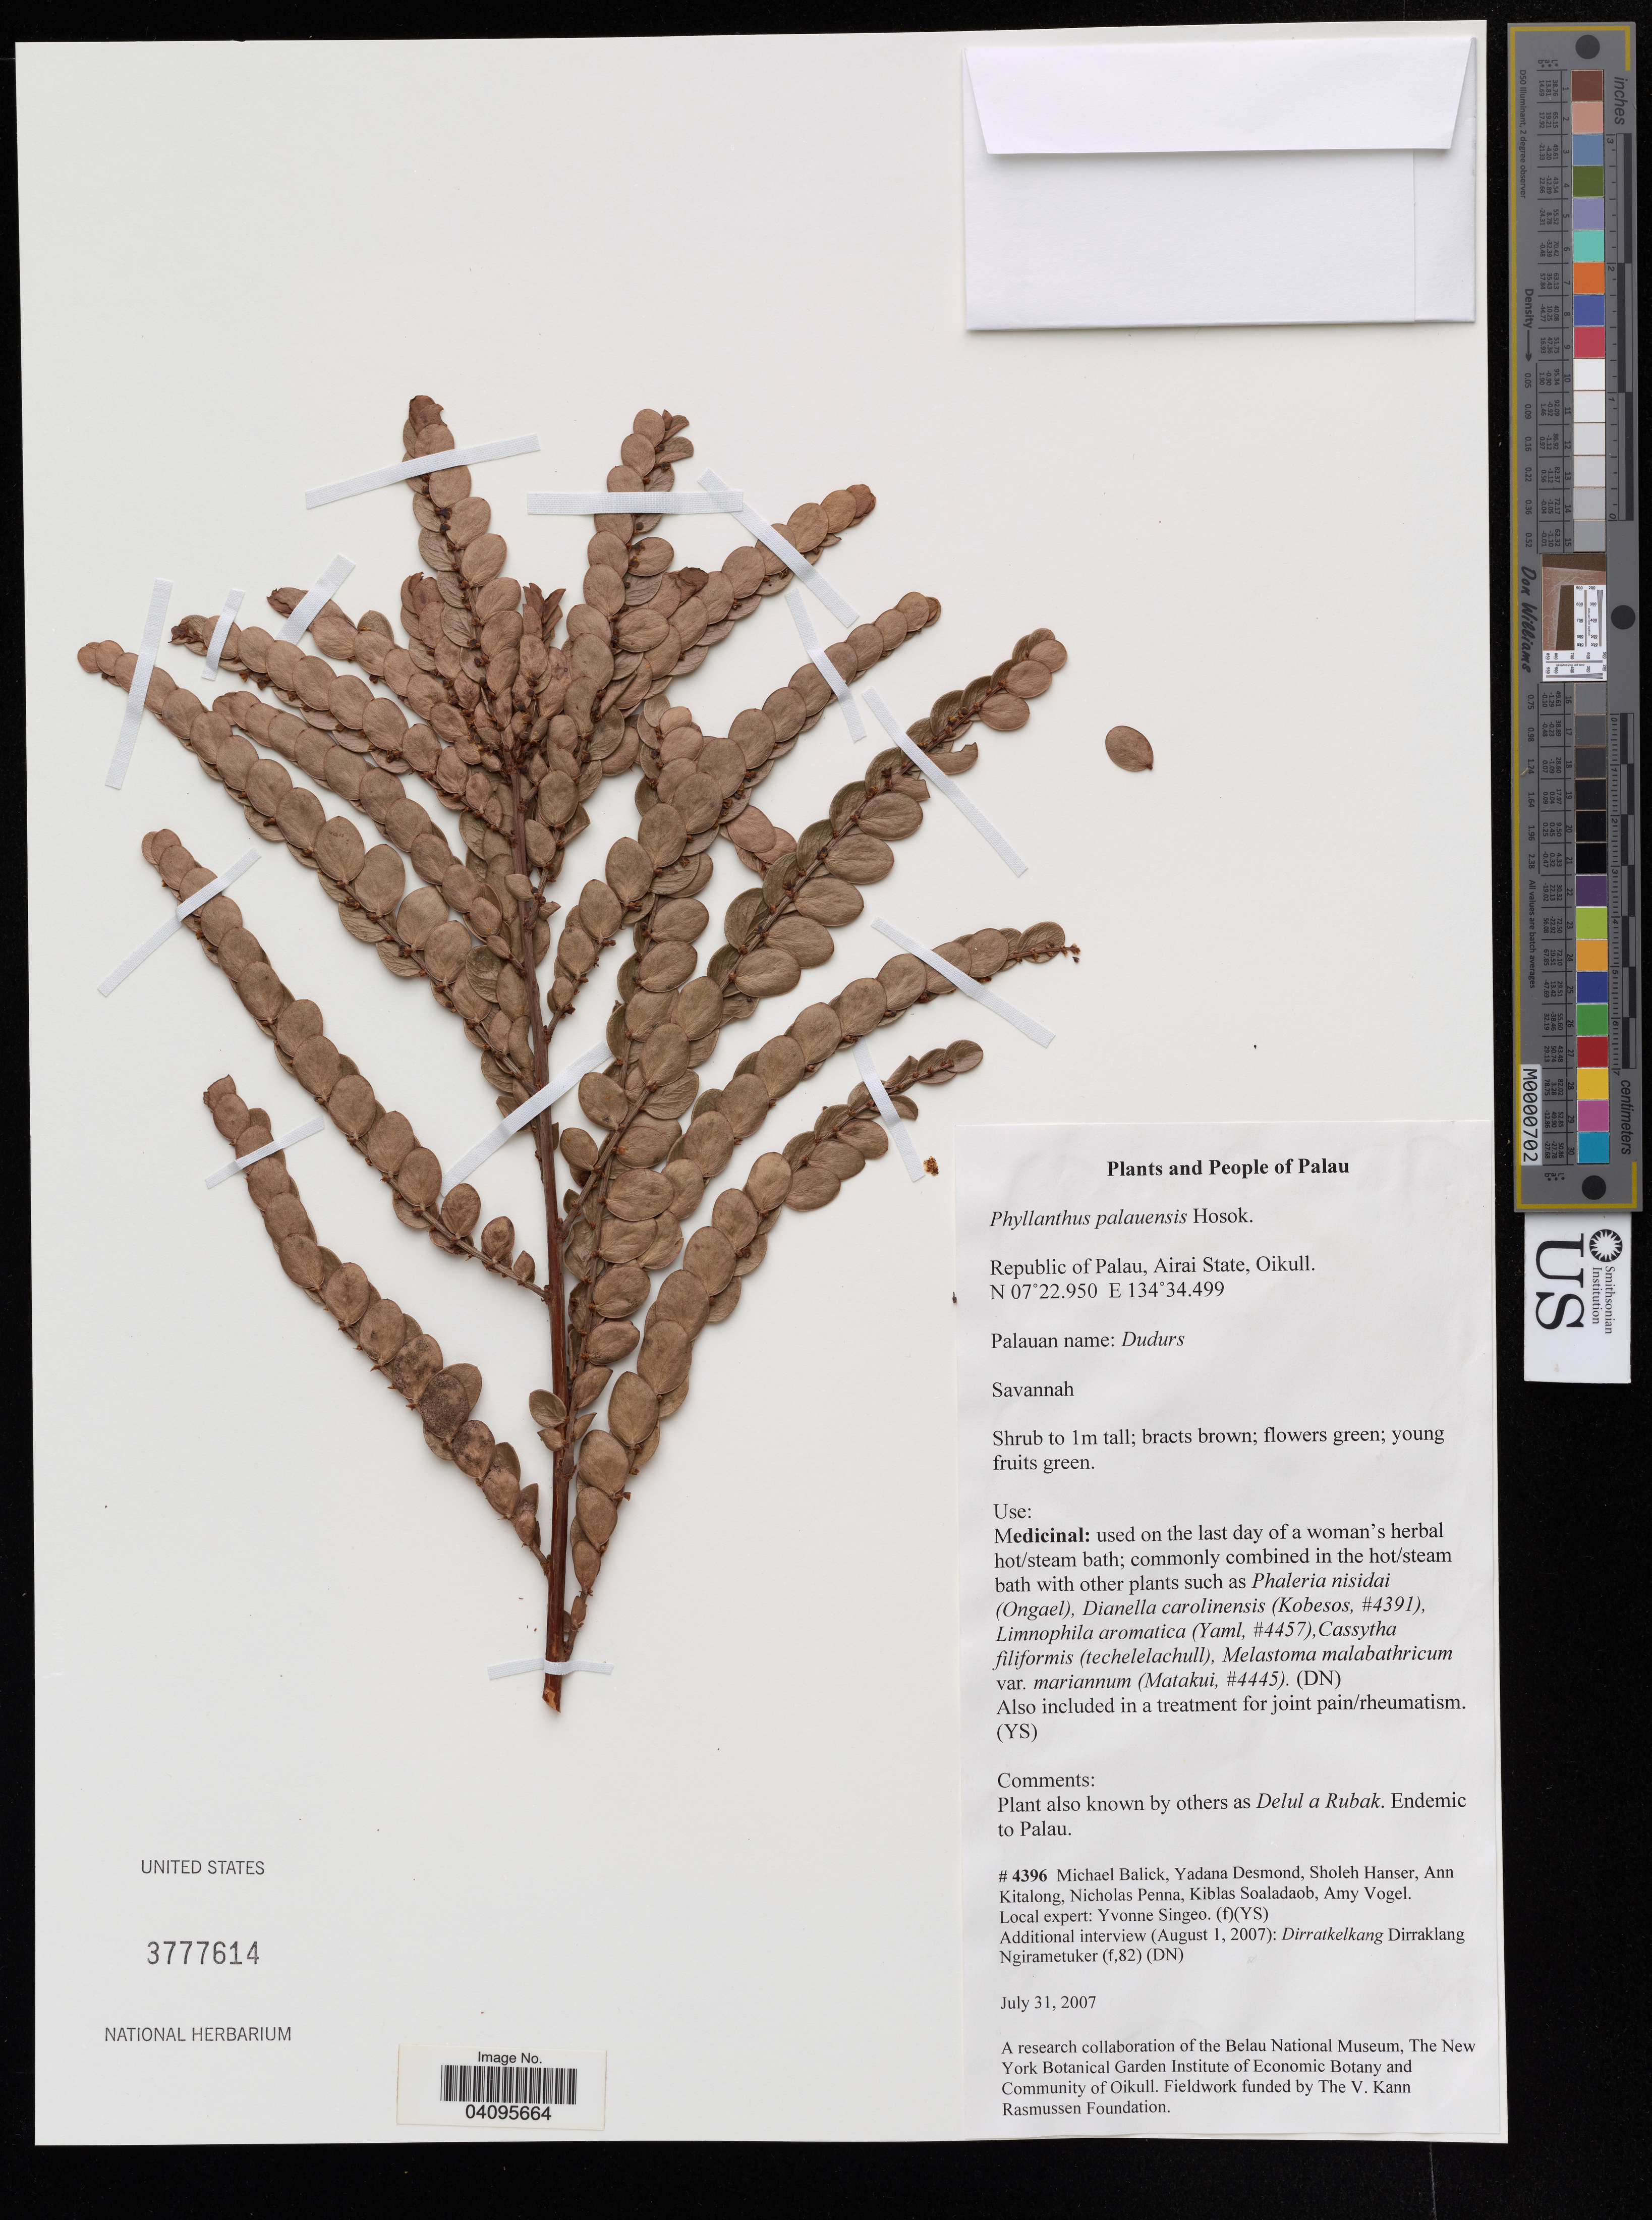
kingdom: Plantae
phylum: Tracheophyta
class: Magnoliopsida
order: Malpighiales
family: Phyllanthaceae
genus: Phyllanthus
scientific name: Phyllanthus palauensis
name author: Hosok.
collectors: M. J. Balick, Y. Desmond, S. Hanser & A. Kitalong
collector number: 4396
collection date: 2007-07-31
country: Belau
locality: Airai State, Oikull.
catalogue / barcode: US 3777614